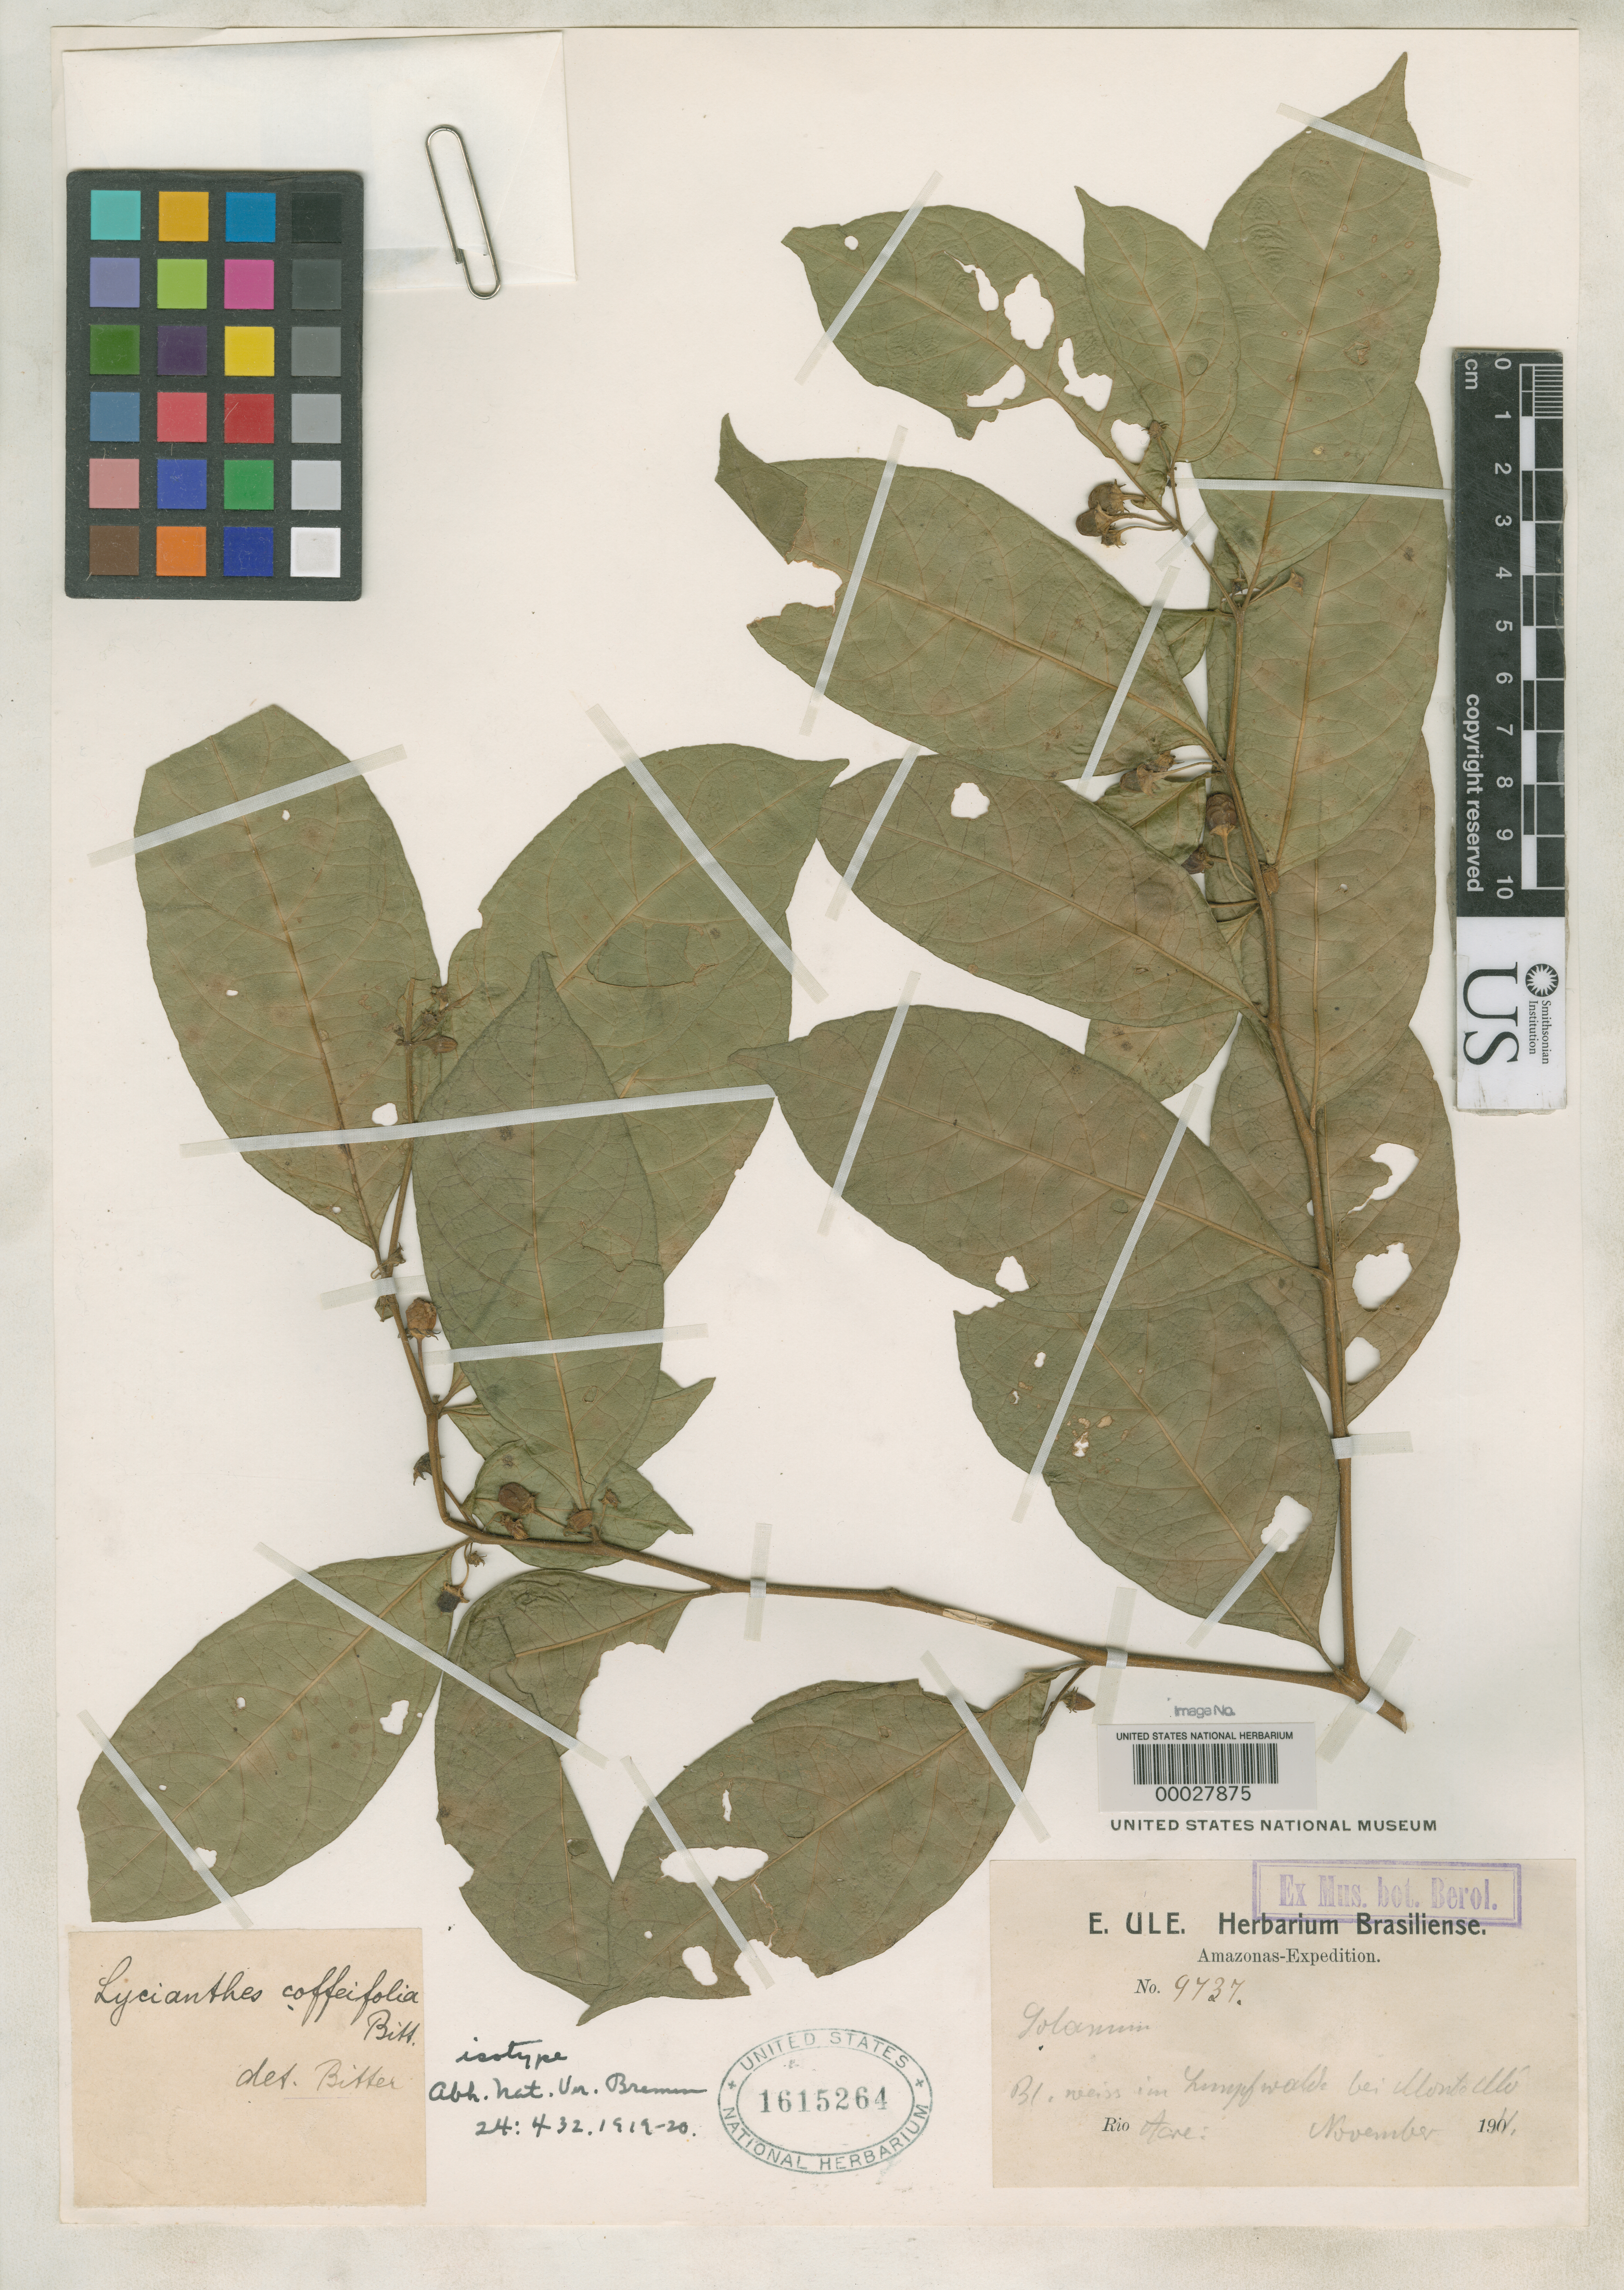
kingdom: Plantae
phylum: Tracheophyta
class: Magnoliopsida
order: Solanales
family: Solanaceae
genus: Lycianthes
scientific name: Lycianthes coffeifolia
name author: Bitter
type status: Type Collection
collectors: E. H. Ule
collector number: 9737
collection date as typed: Nov 1911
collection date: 1911-11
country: Brazil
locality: Rio Acre.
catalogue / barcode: US 1615264